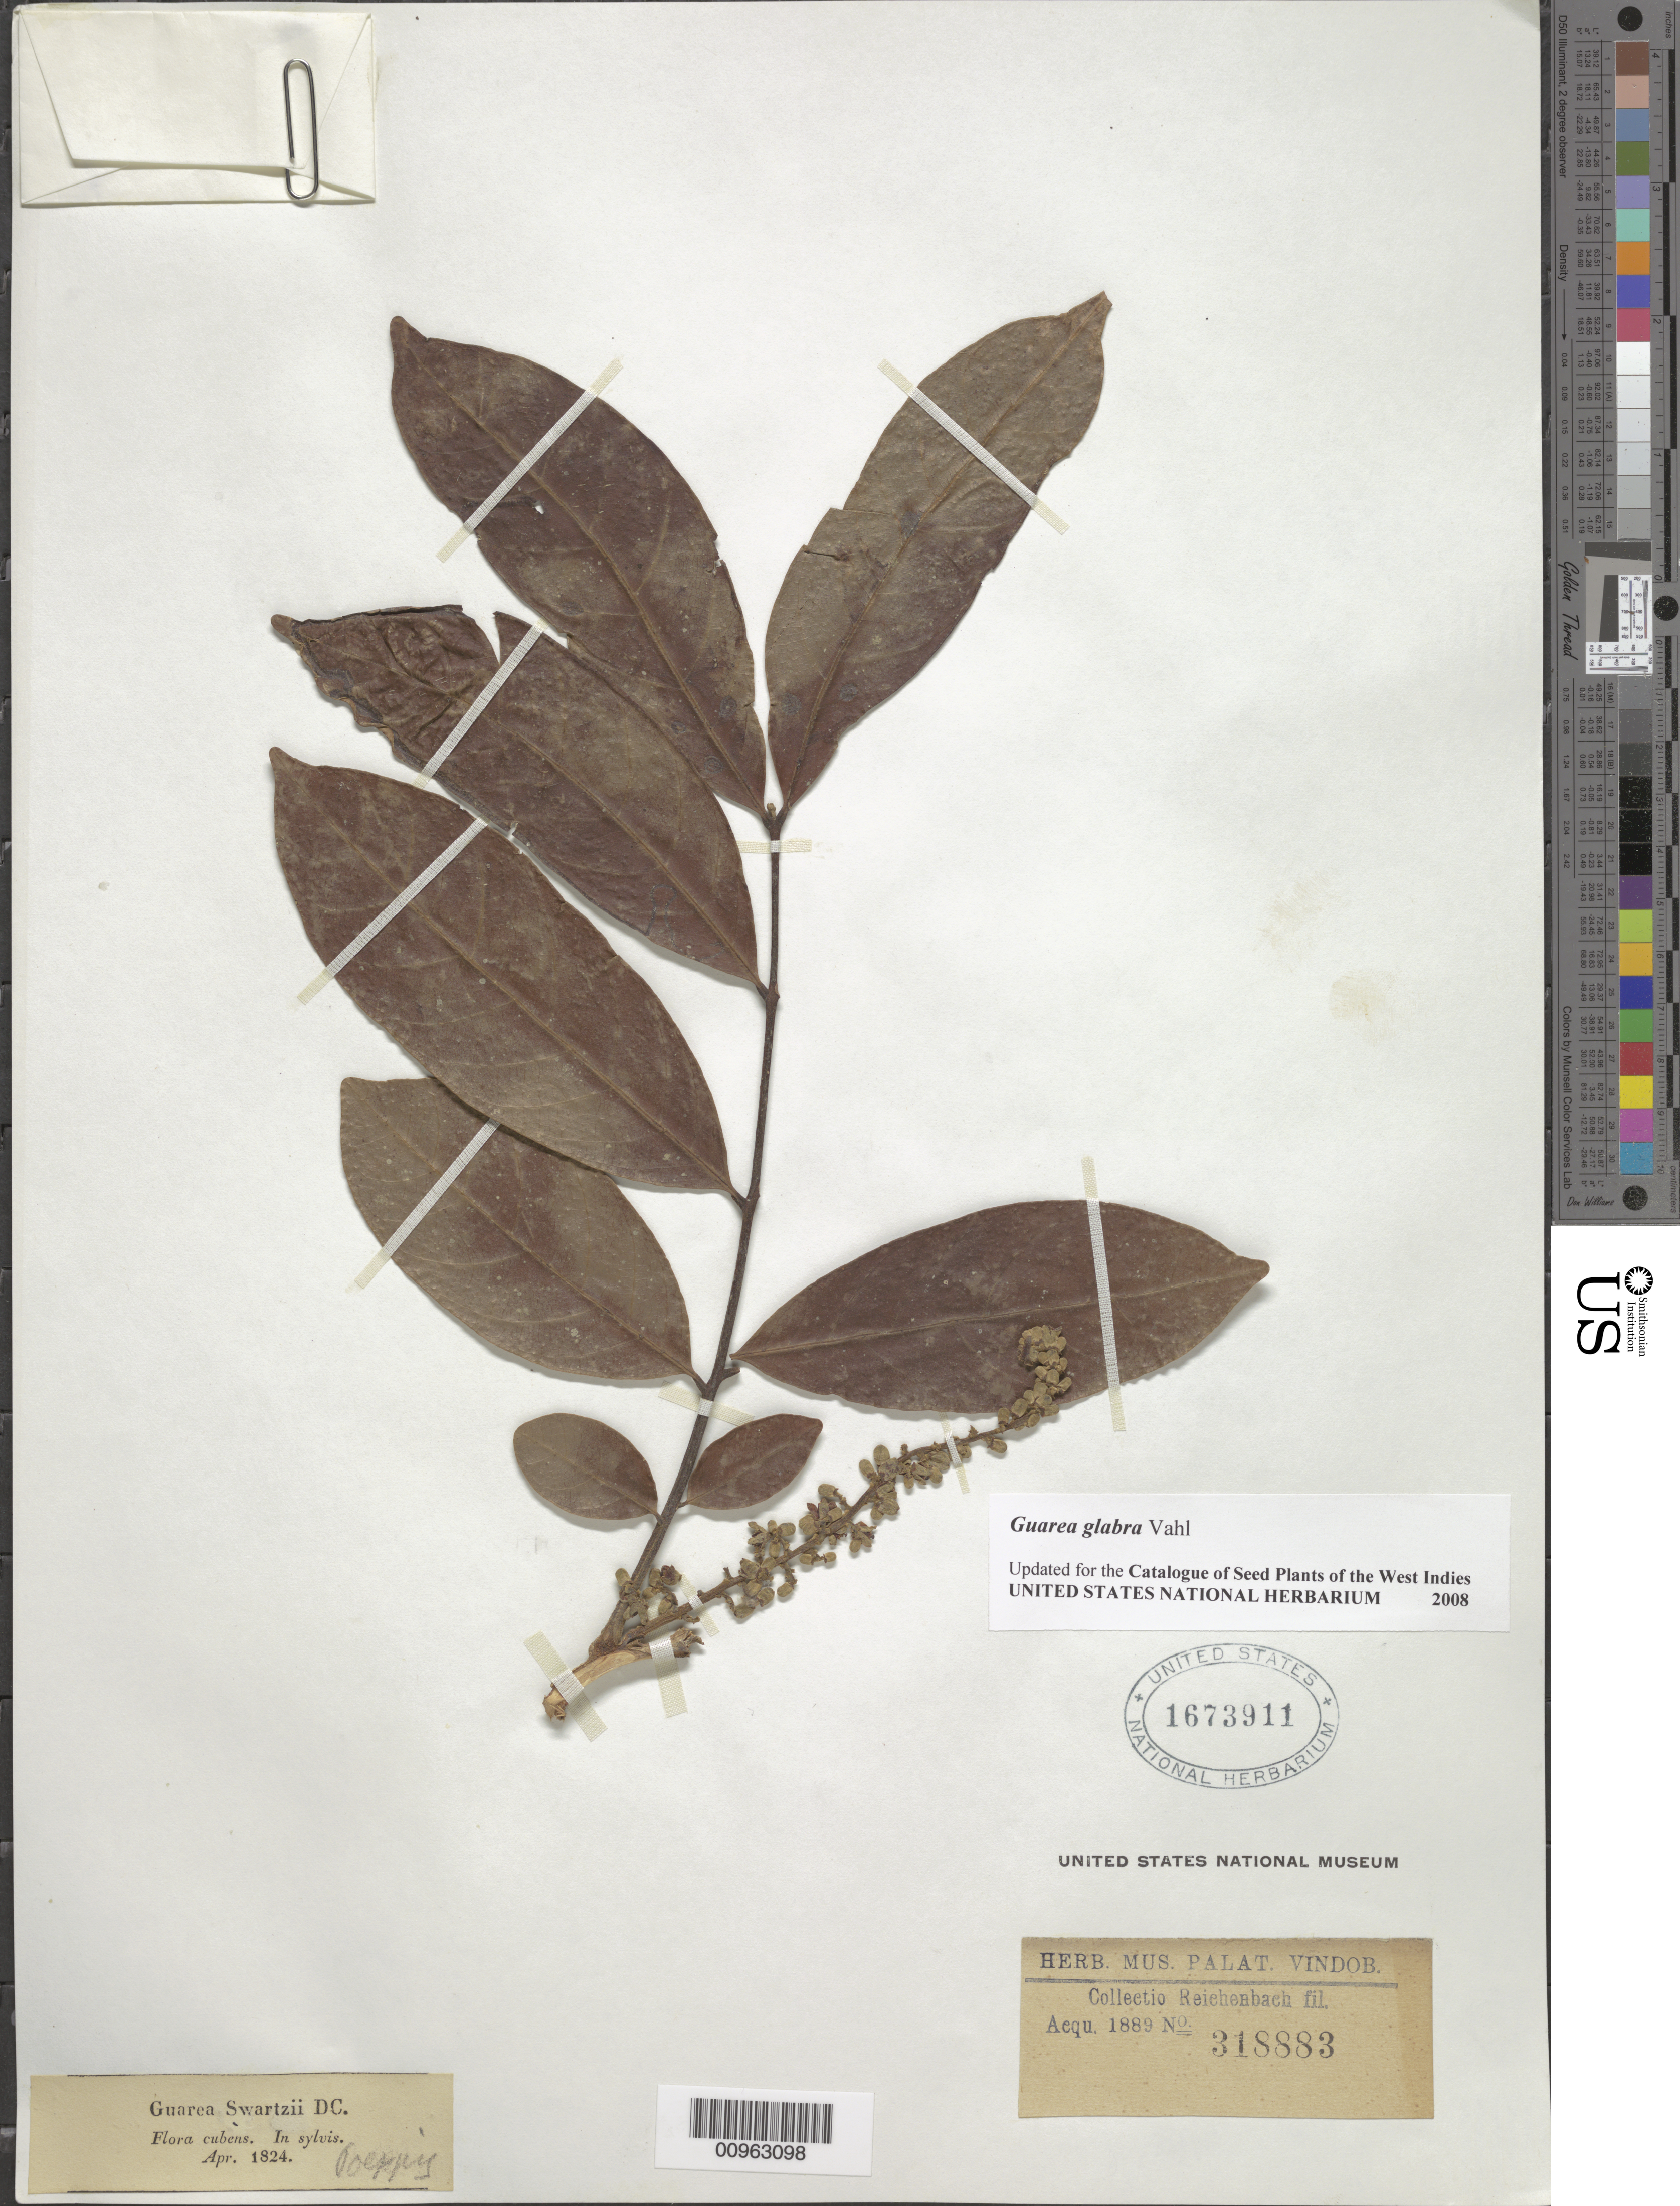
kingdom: Plantae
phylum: Tracheophyta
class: Magnoliopsida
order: Sapindales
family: Meliaceae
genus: Guarea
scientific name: Guarea glabra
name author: Vahl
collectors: -. Reiehenbach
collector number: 318883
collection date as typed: Apr 1889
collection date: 1889-04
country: Cuba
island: Cuba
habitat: In sylvis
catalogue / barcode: US 1673911